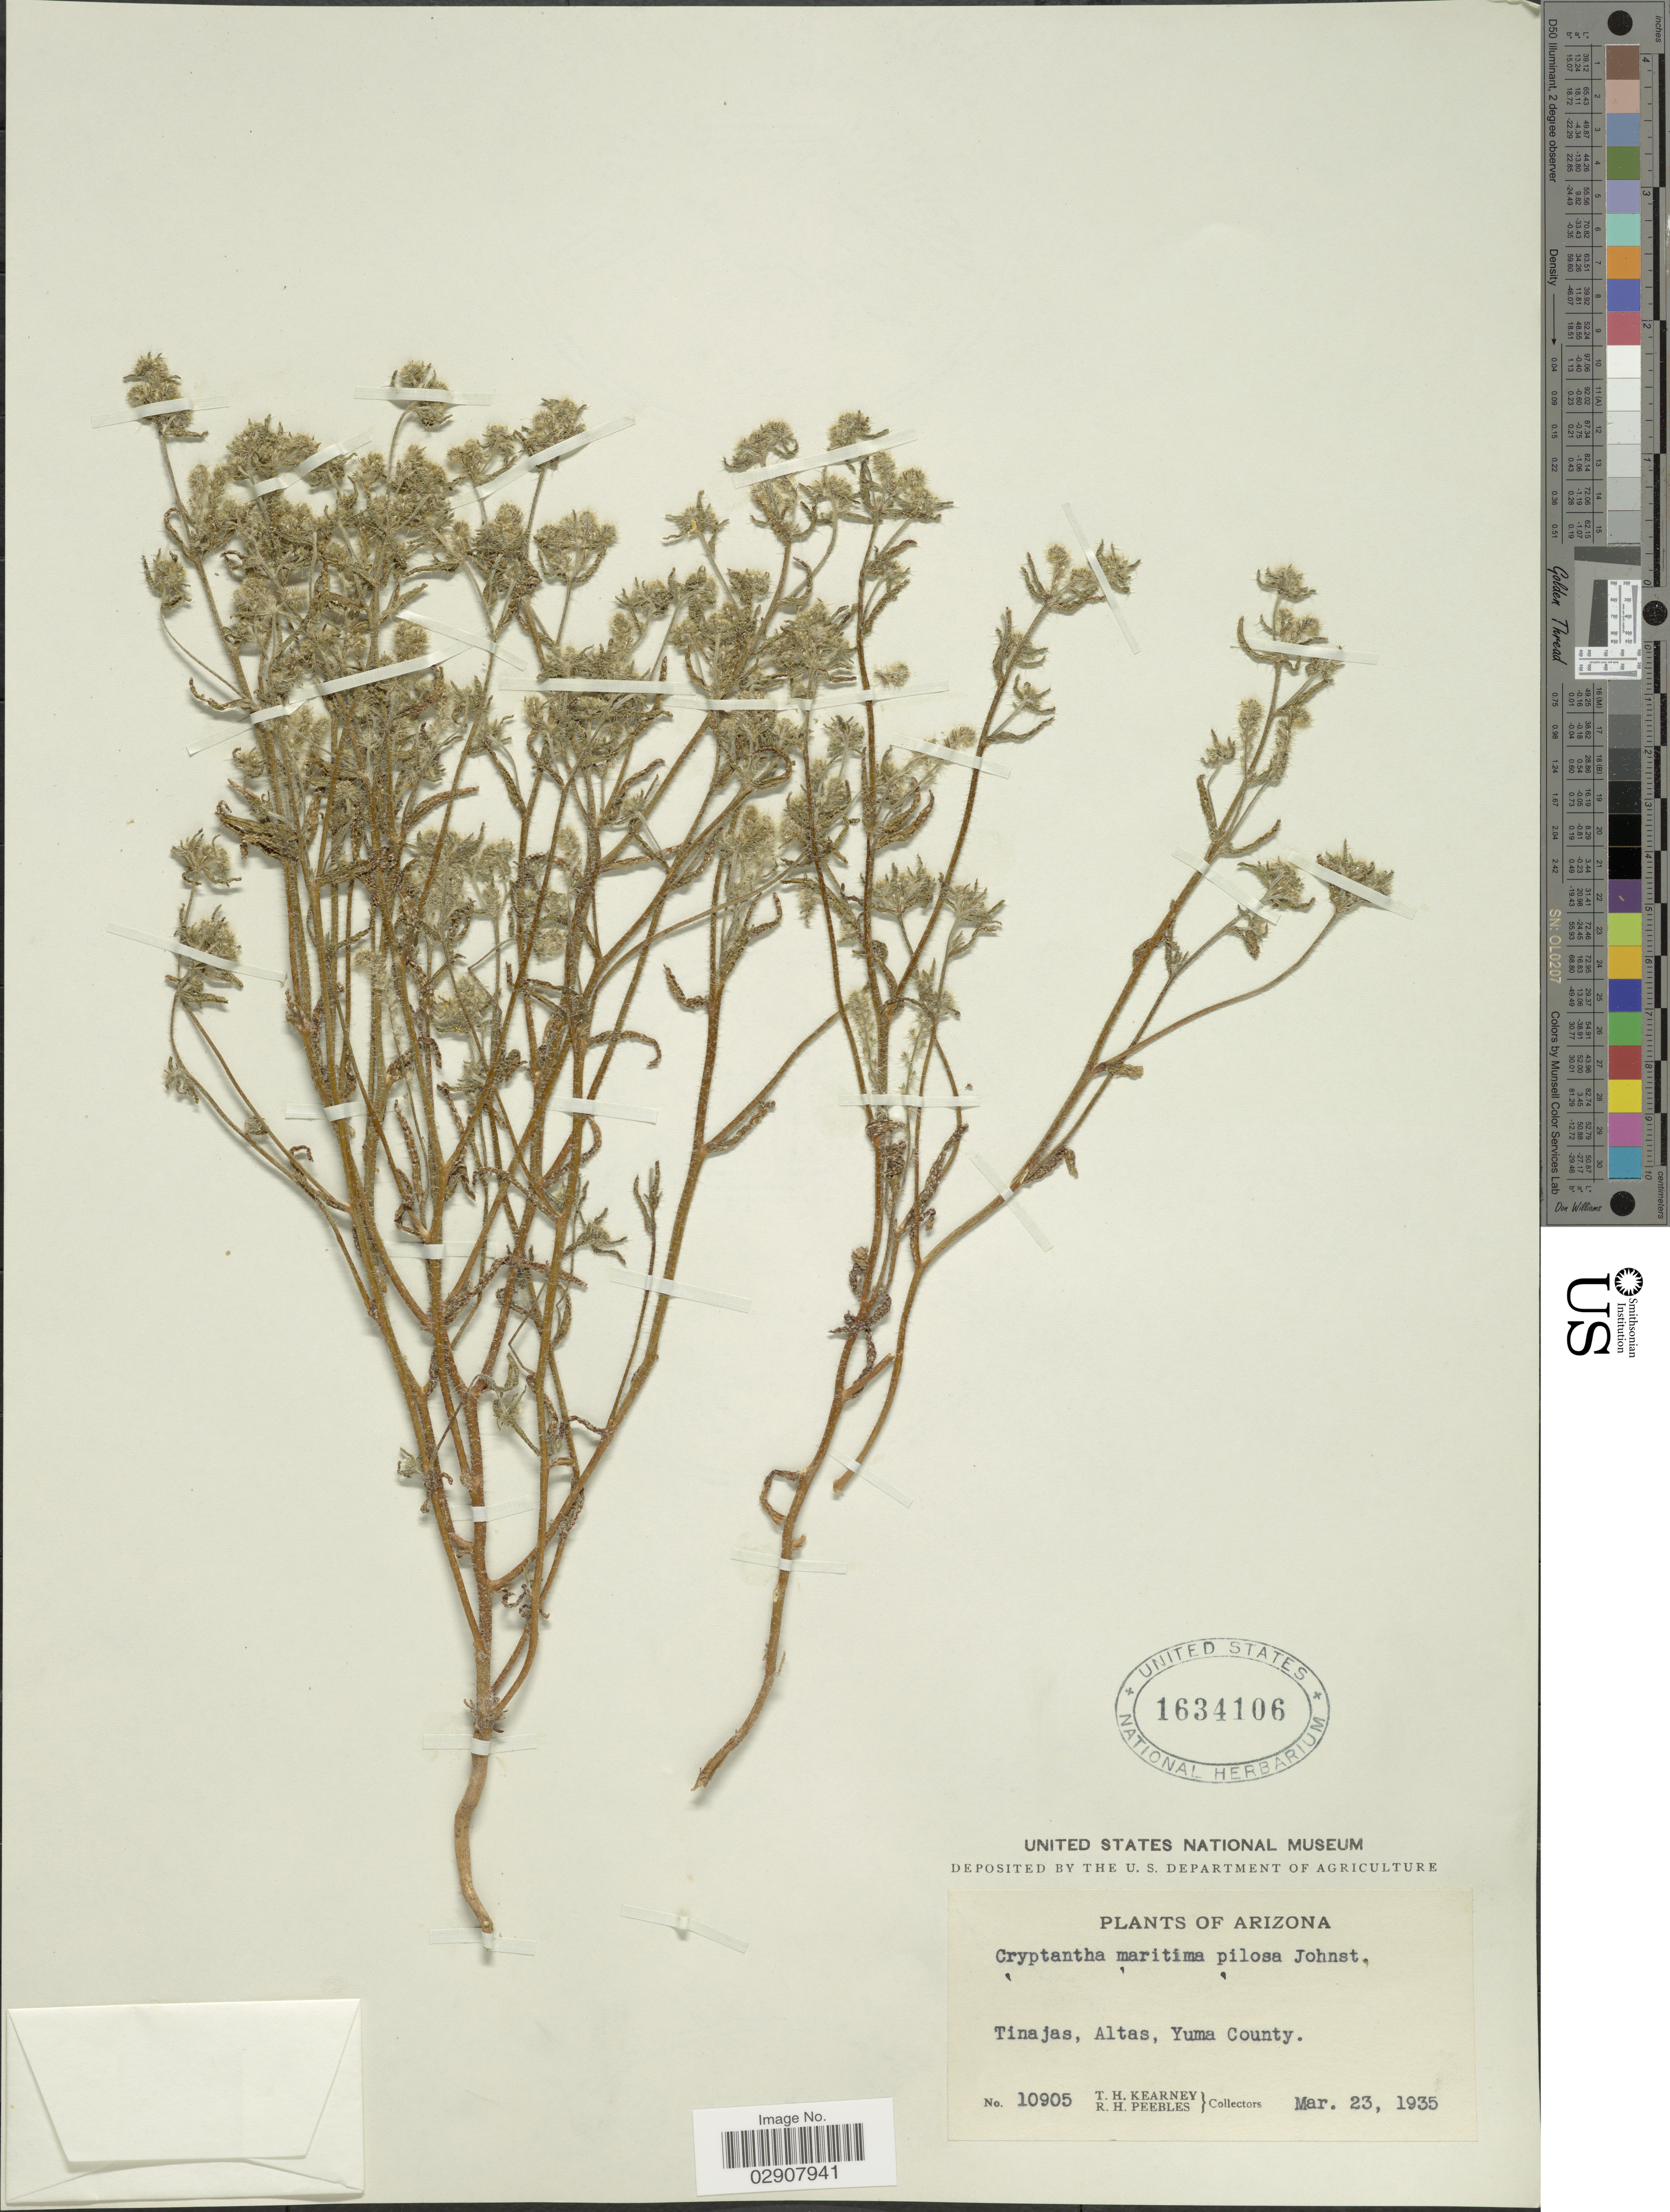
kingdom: Plantae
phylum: Tracheophyta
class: Magnoliopsida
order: Boraginales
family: Boraginaceae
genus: Cryptantha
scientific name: Cryptantha maritima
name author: (Greene) Greene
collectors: T. H. Kearney & R. H. Peebles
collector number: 10905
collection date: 1935-03-23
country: United States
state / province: Arizona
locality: Tinajas, Altas, Yuma County.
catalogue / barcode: US 1634106